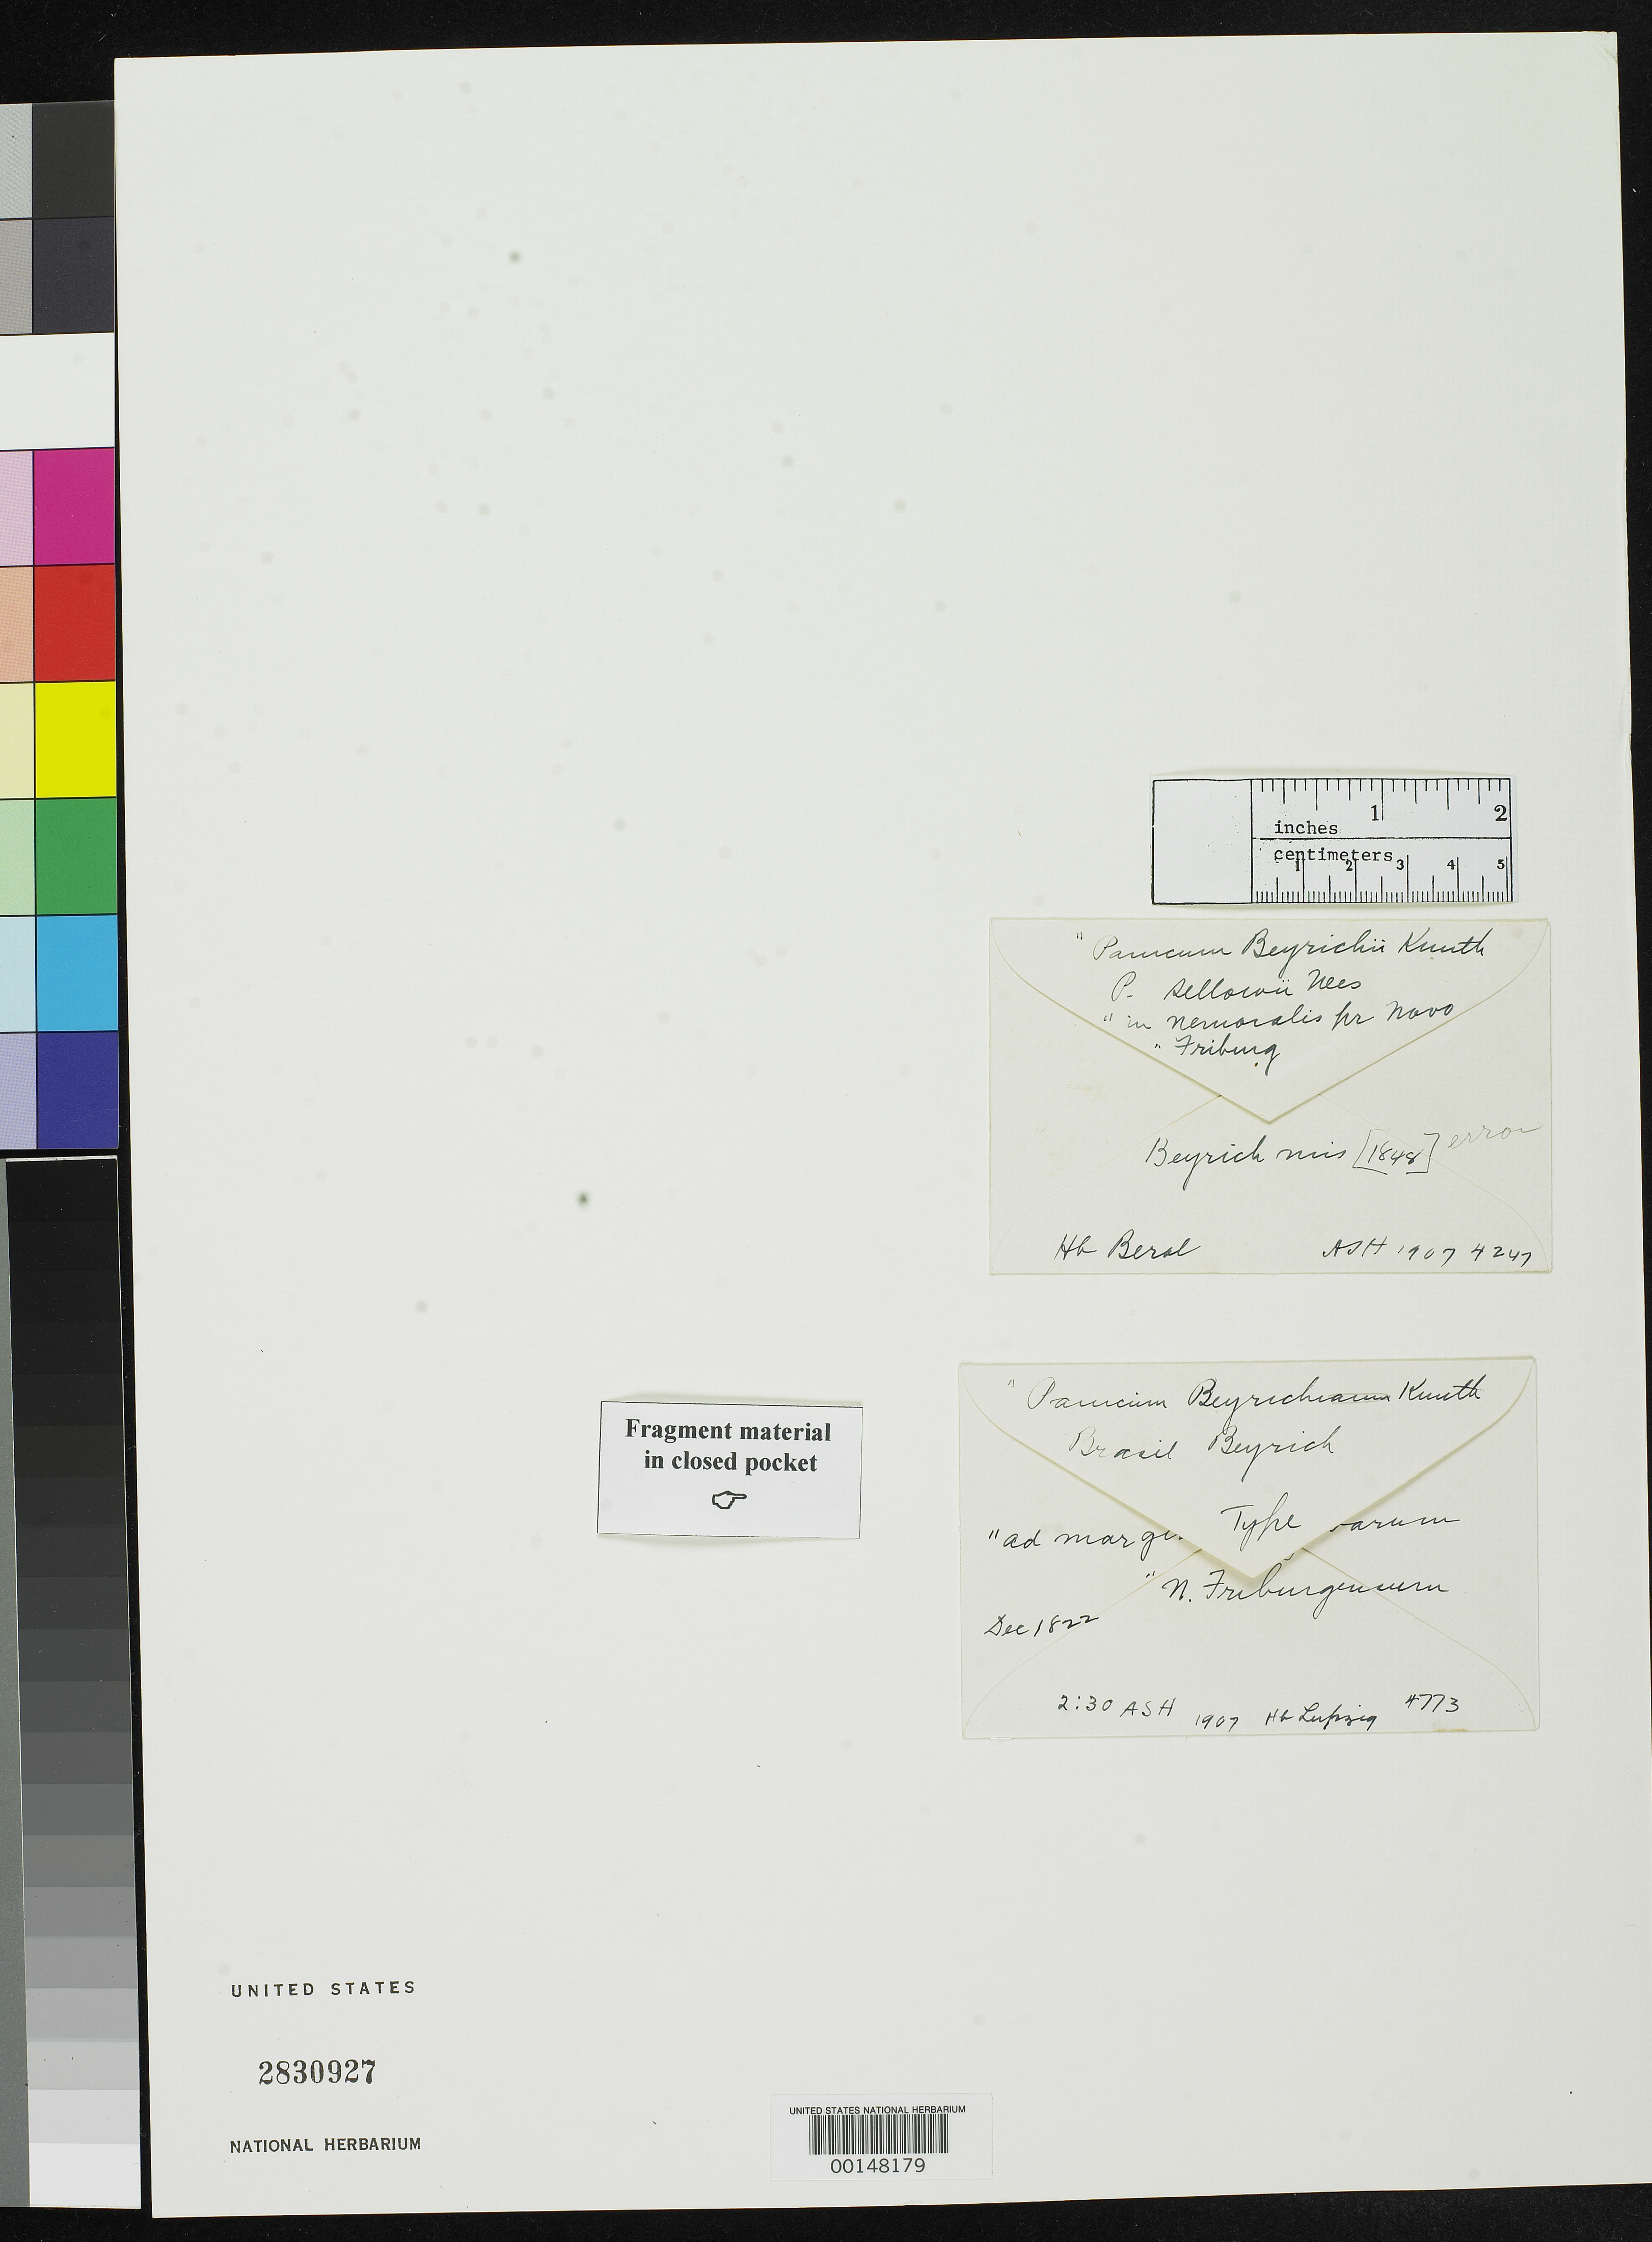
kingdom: Plantae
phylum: Tracheophyta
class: Liliopsida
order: Poales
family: Poaceae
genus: Panicum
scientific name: Panicum beyrichii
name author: Kunth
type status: Type Fragment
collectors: H. Beyrich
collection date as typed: Dec 1822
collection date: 1822-12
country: Brazil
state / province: Rio de Janeiro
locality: Nova Friburgo.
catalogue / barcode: US 2830927